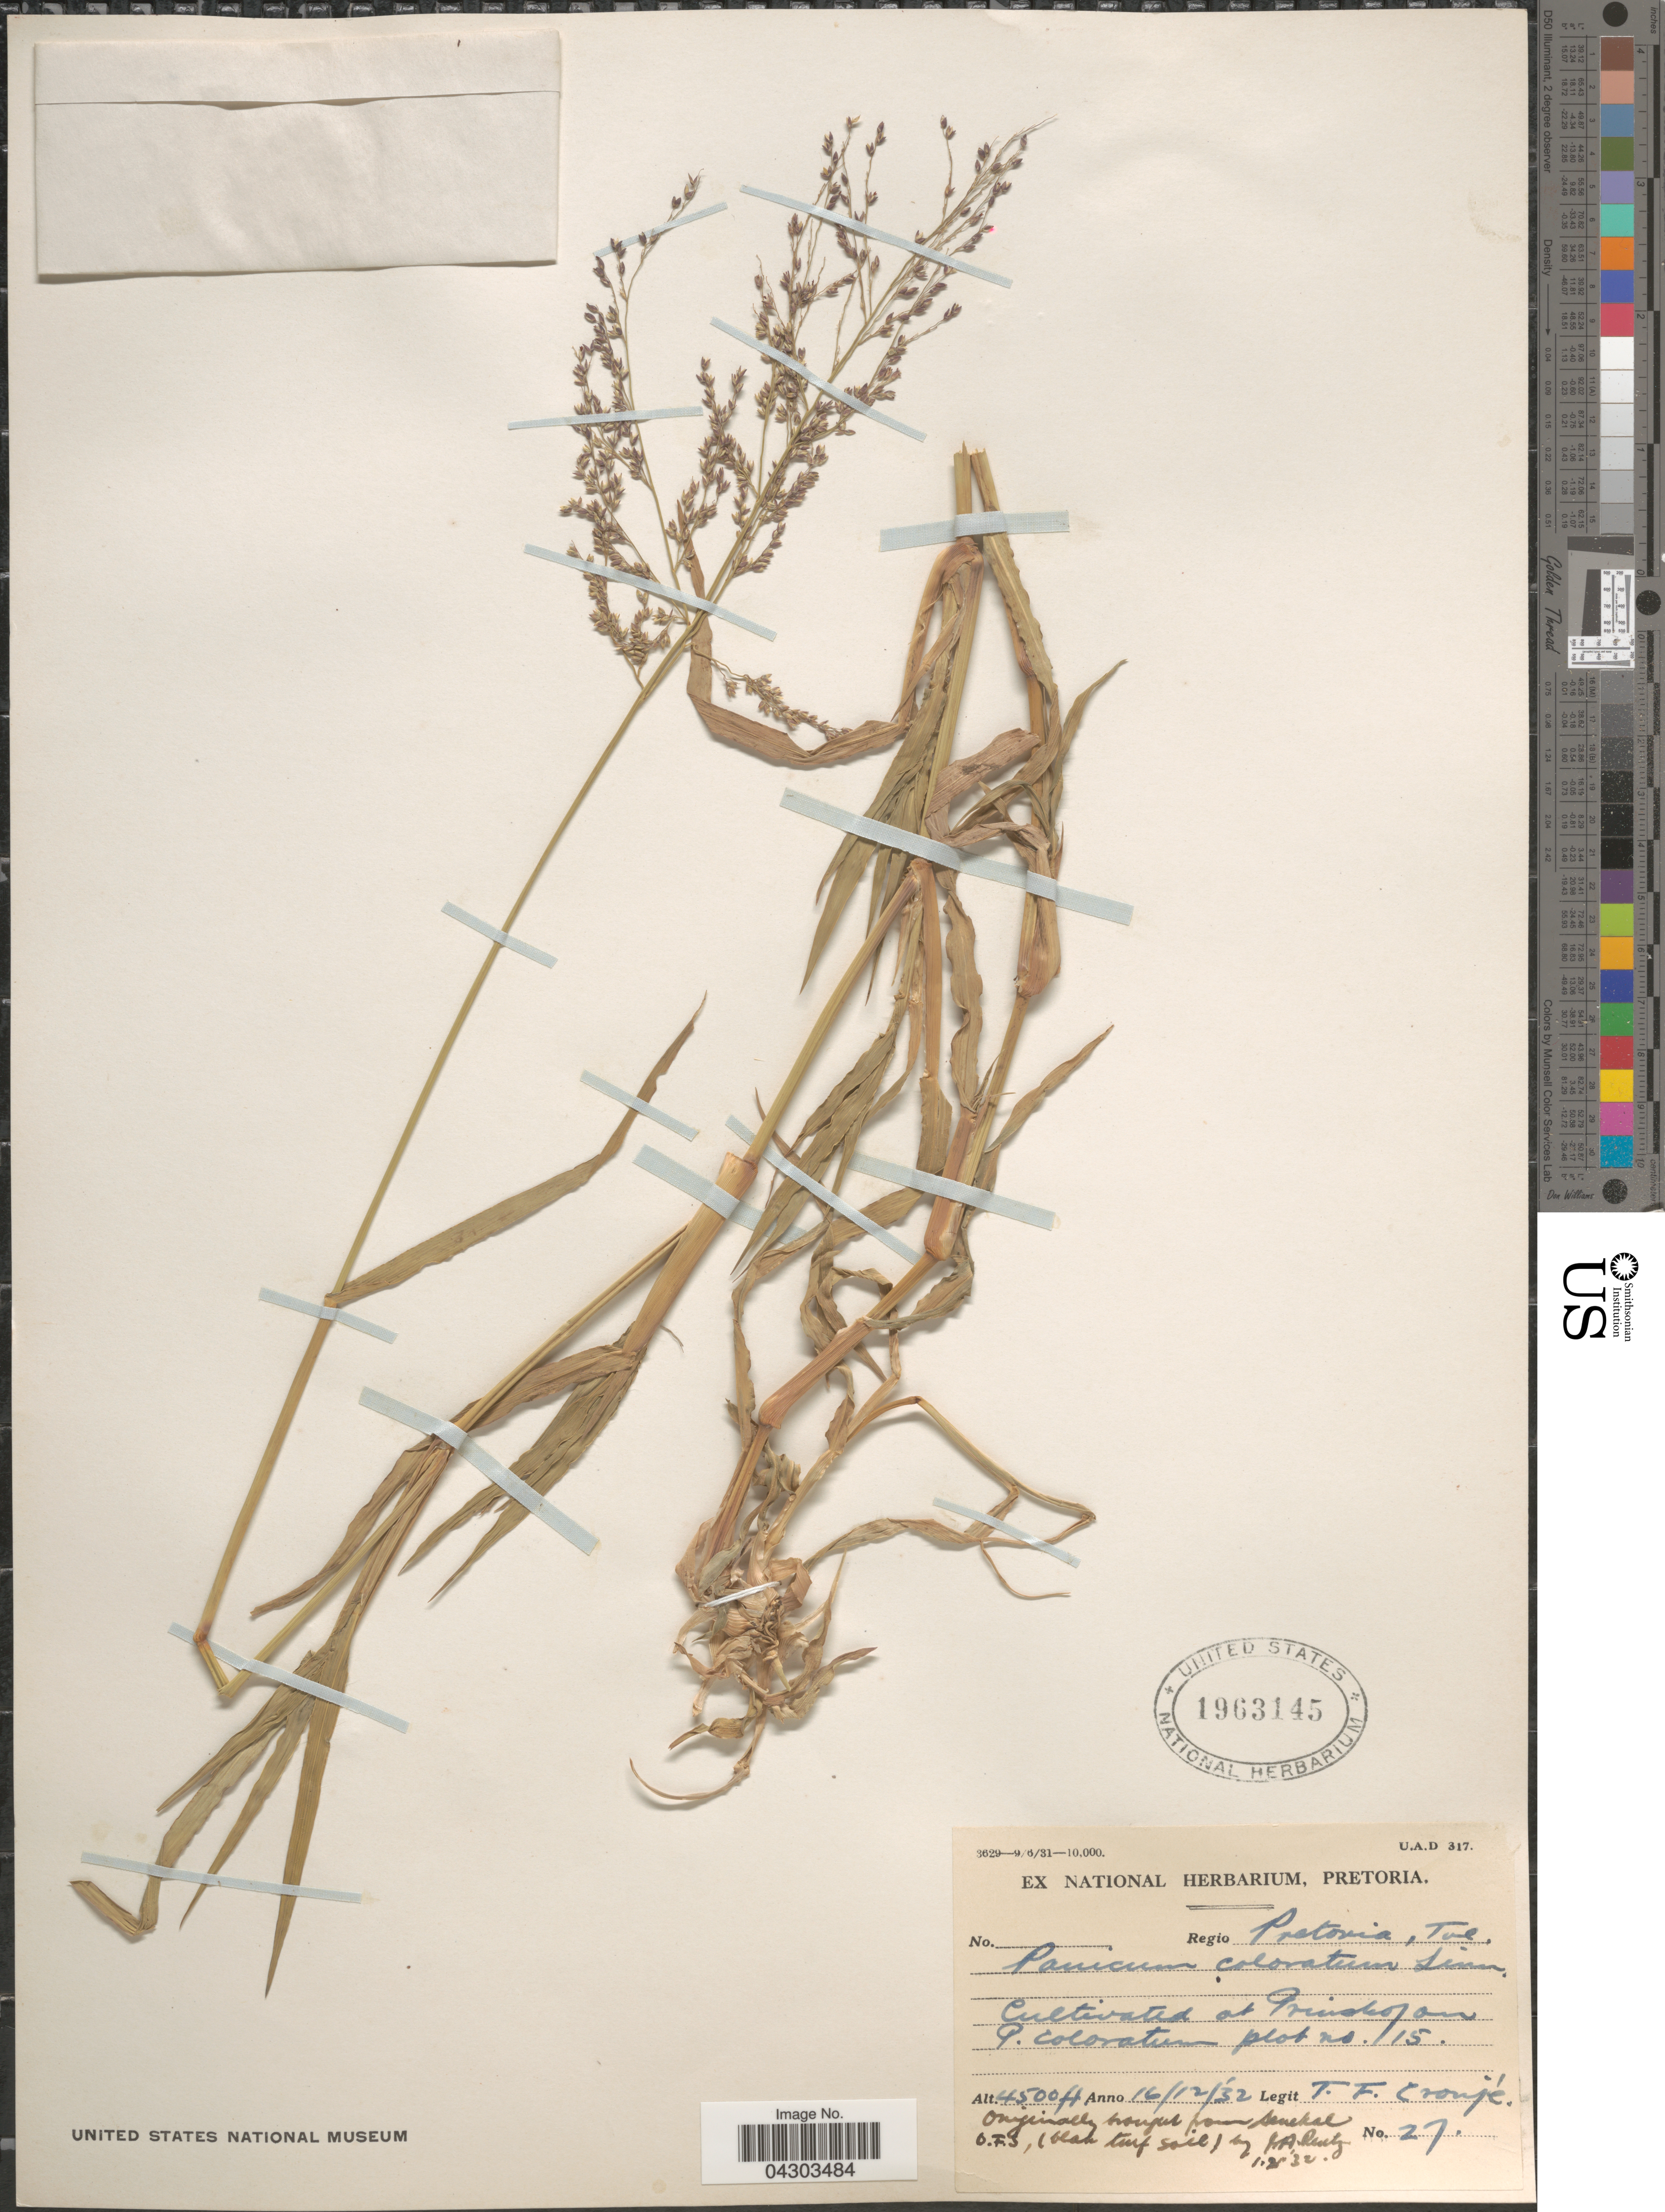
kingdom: Plantae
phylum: Tracheophyta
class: Liliopsida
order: Poales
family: Poaceae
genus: Panicum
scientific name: Panicum coloratum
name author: L.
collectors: T. Cronje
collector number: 27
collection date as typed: Transcribed d/m/y: 16/12/32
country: South Africa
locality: Regio Pretoria, Tvl. Cultivated at Prinshof on P. coloratum plot no. 15.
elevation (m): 1372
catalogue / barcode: US 1963145